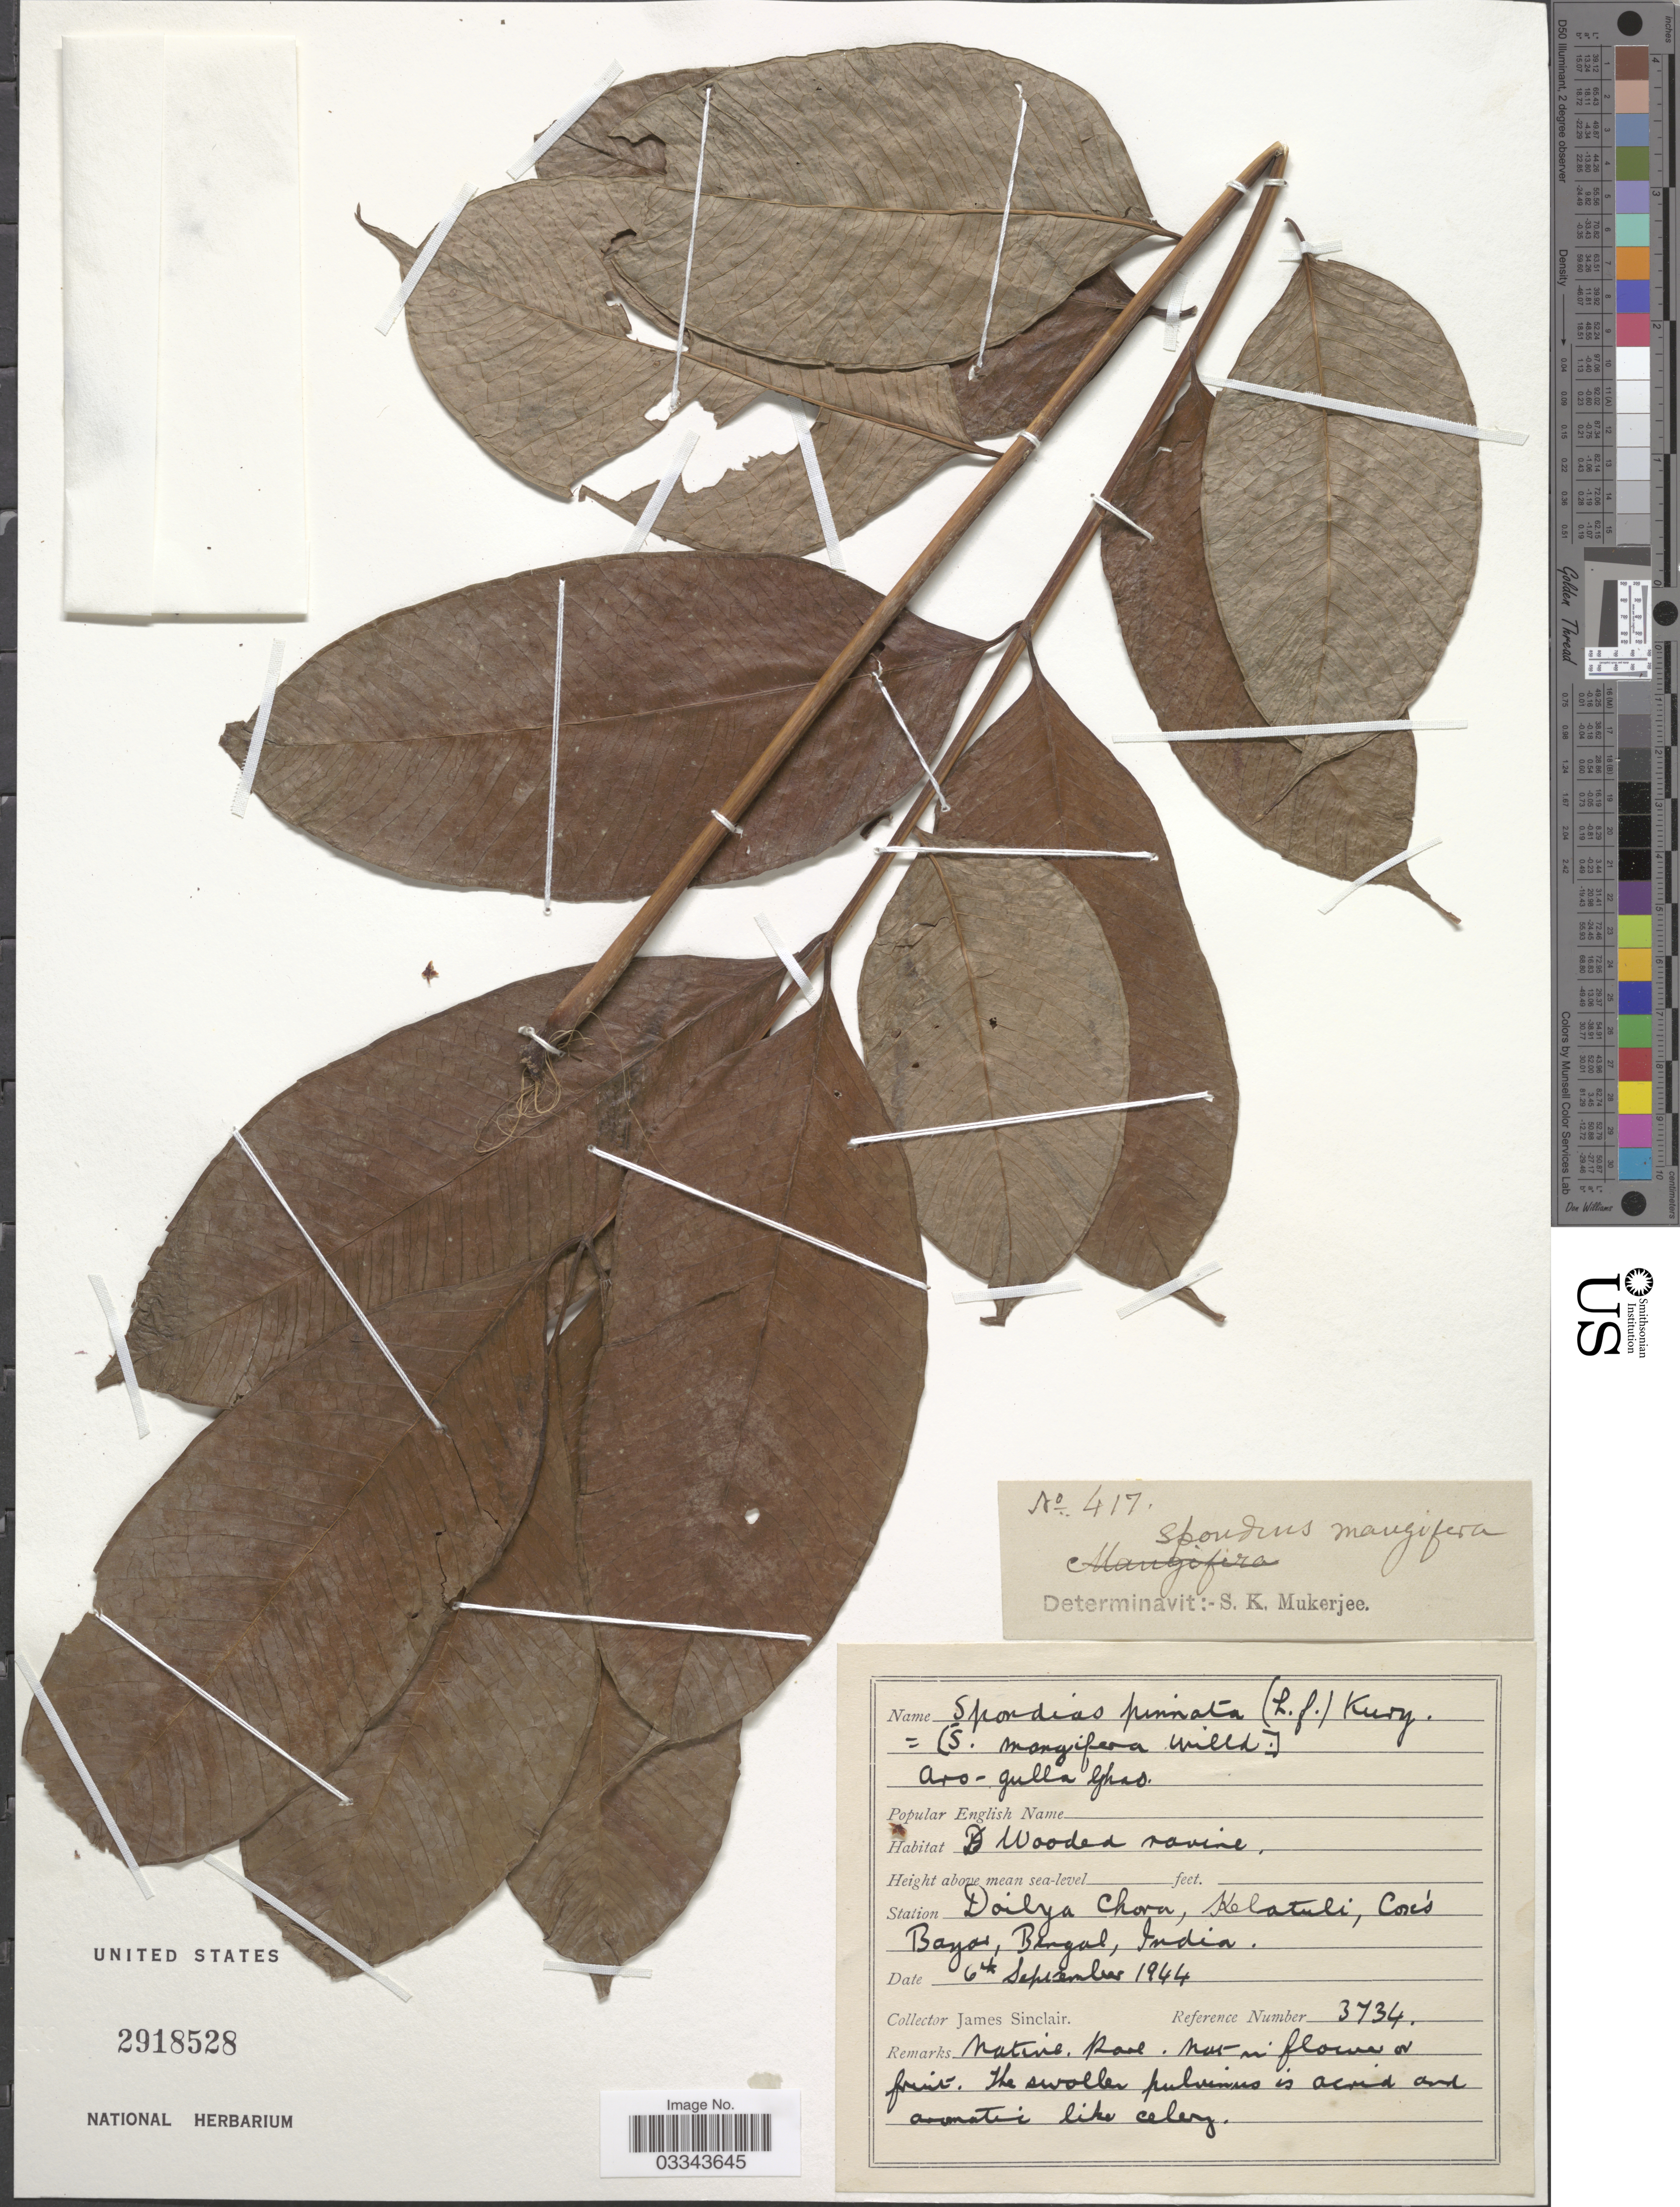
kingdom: Plantae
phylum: Tracheophyta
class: Magnoliopsida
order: Sapindales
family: Anacardiaceae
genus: Spondias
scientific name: Spondias pinnata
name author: (L. f.) Kurz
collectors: J. Sinclair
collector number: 3734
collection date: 1944-09-06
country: Bangladesh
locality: Station Dailya Chora, Kelatuli, Cox's Bazar, Bengal.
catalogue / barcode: US 2918528